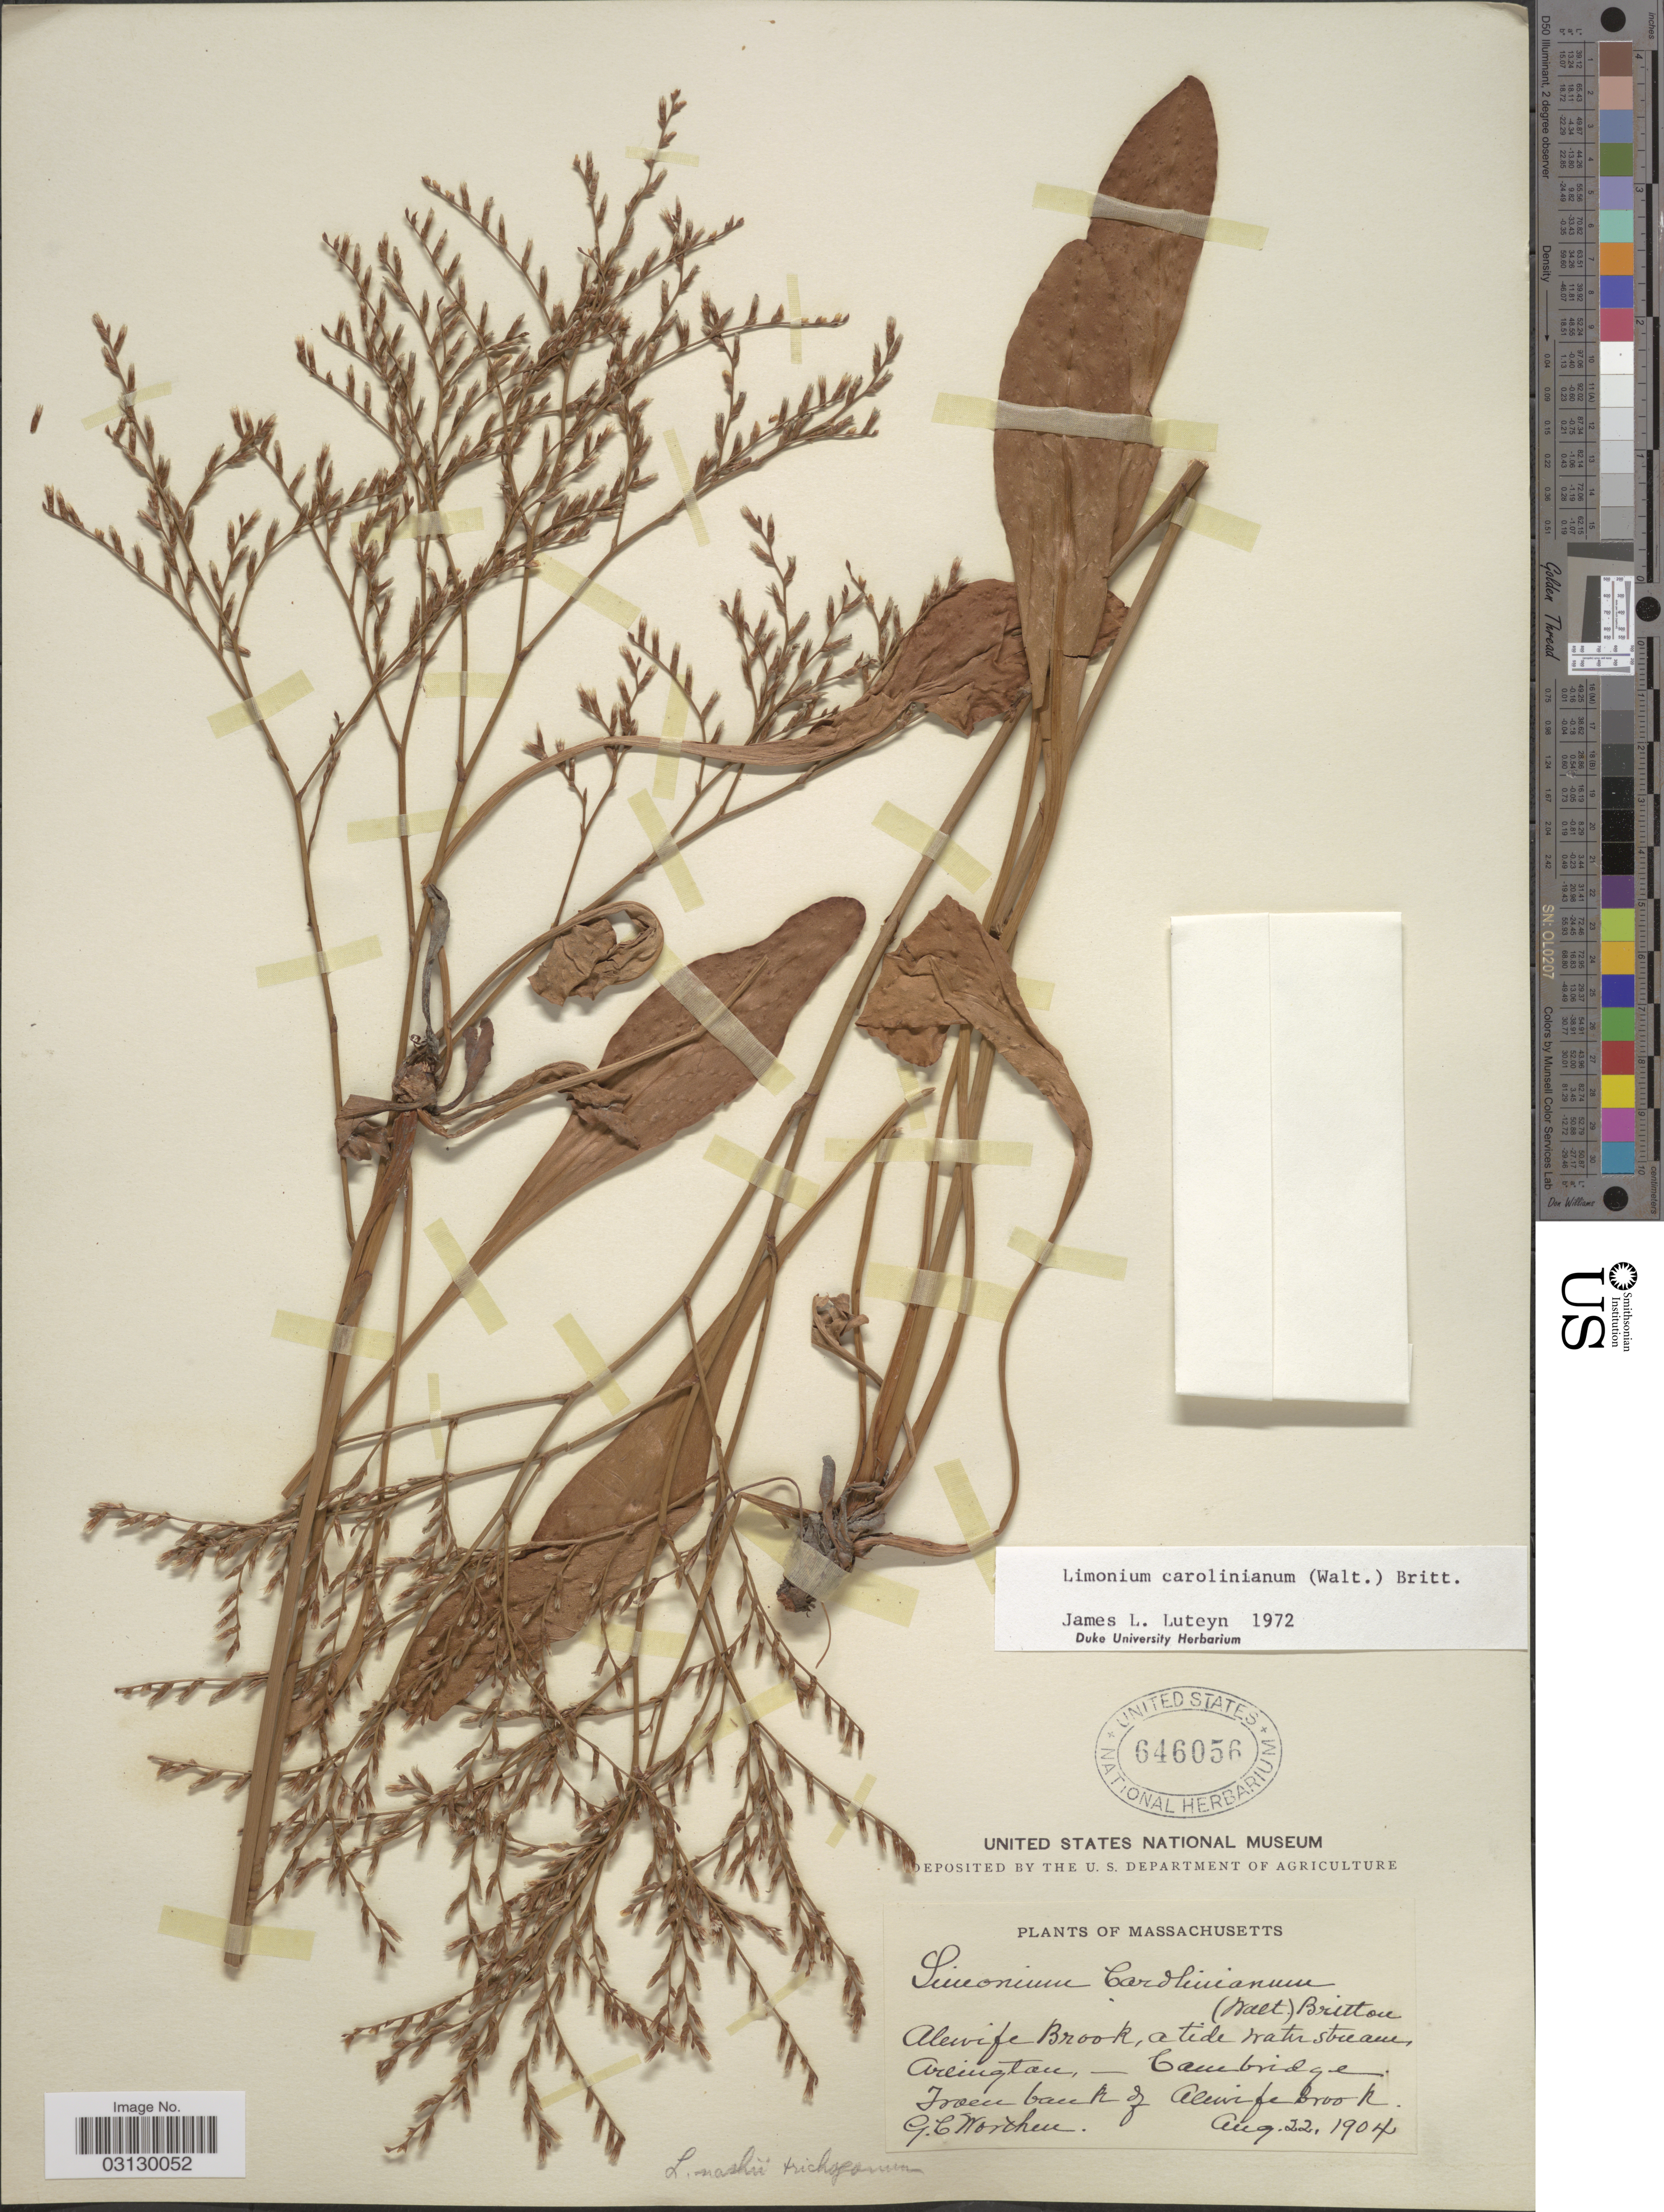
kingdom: Plantae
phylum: Tracheophyta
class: Magnoliopsida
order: Caryophyllales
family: Plumbaginaceae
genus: Limonium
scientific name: Limonium carolinianum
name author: (Walter) Britton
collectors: G. Worthen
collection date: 1904-08-22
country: United States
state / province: Massachusetts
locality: Alewife Brook, a tide water stream, Arlington, Cambridge. From bank of Alewife Brook.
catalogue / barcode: US 646056